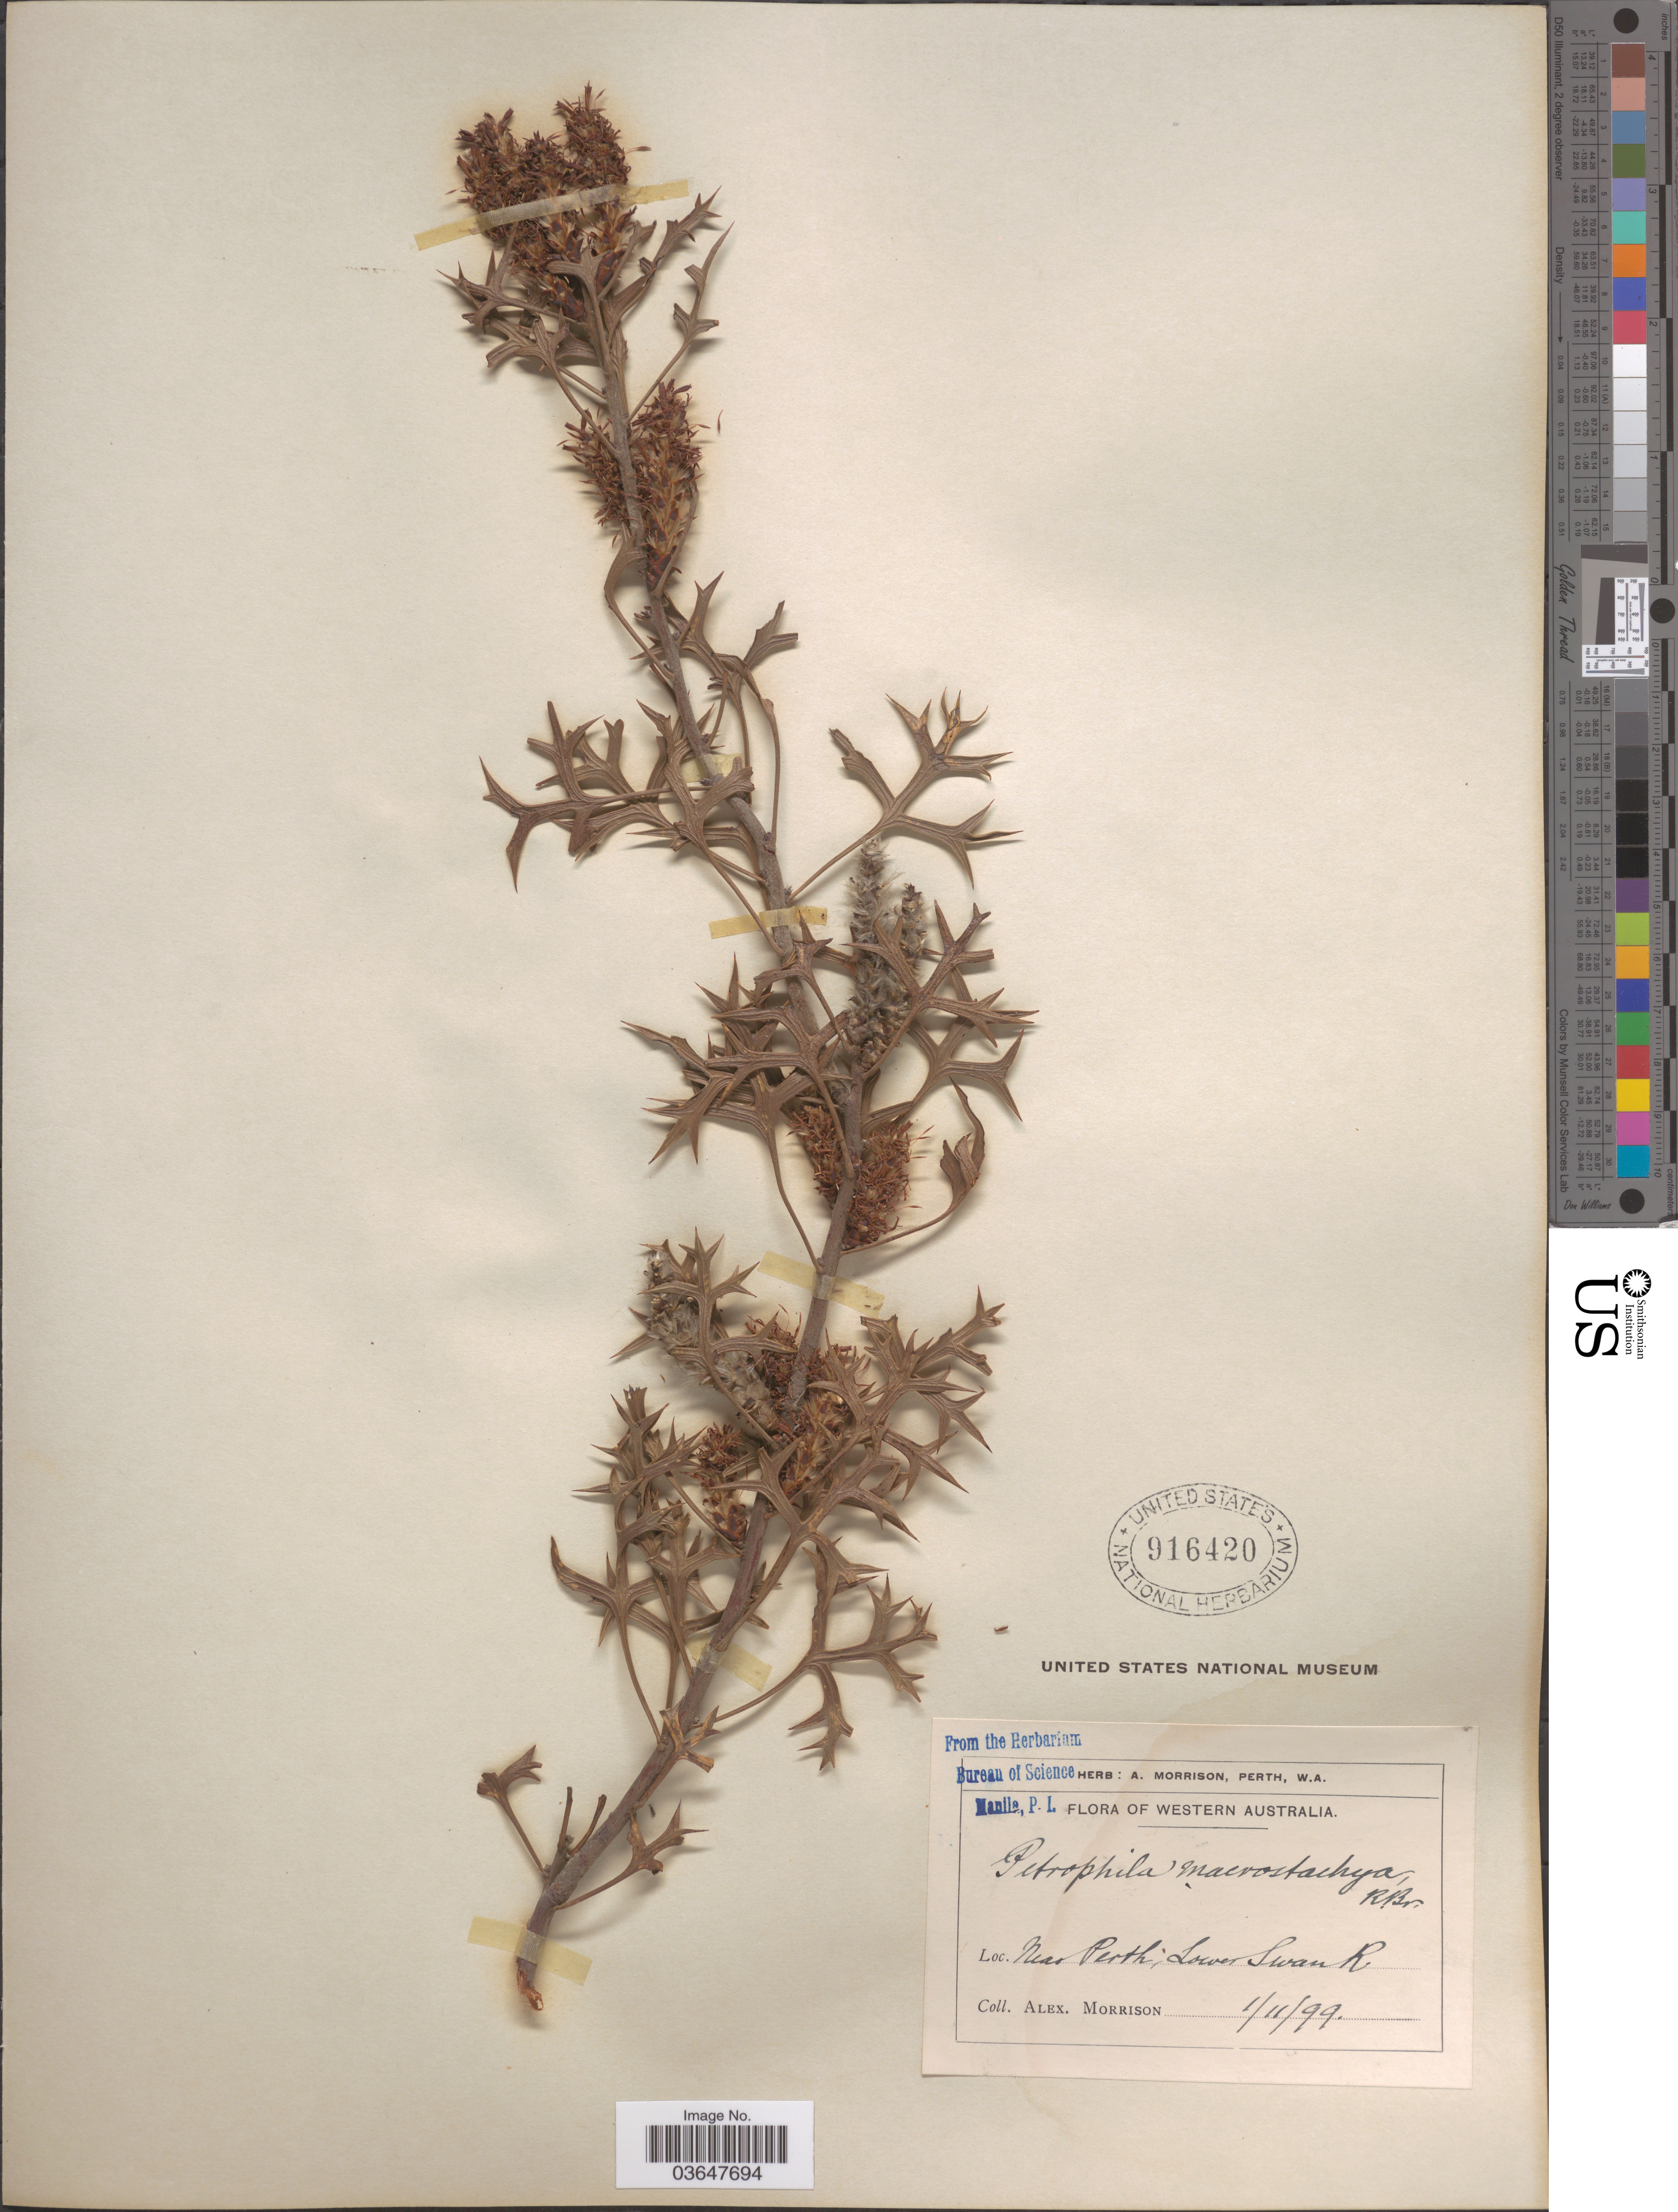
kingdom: Plantae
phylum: Tracheophyta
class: Magnoliopsida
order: Proteales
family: Proteaceae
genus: Petrophile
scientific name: Petrophile macrostachya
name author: R. Br.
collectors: A. Morrison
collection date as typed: Transcribed d/m/y: 1/11/99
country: Australia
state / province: Western Australia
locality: Near Perth, Lower Swan R.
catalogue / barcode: US 916420